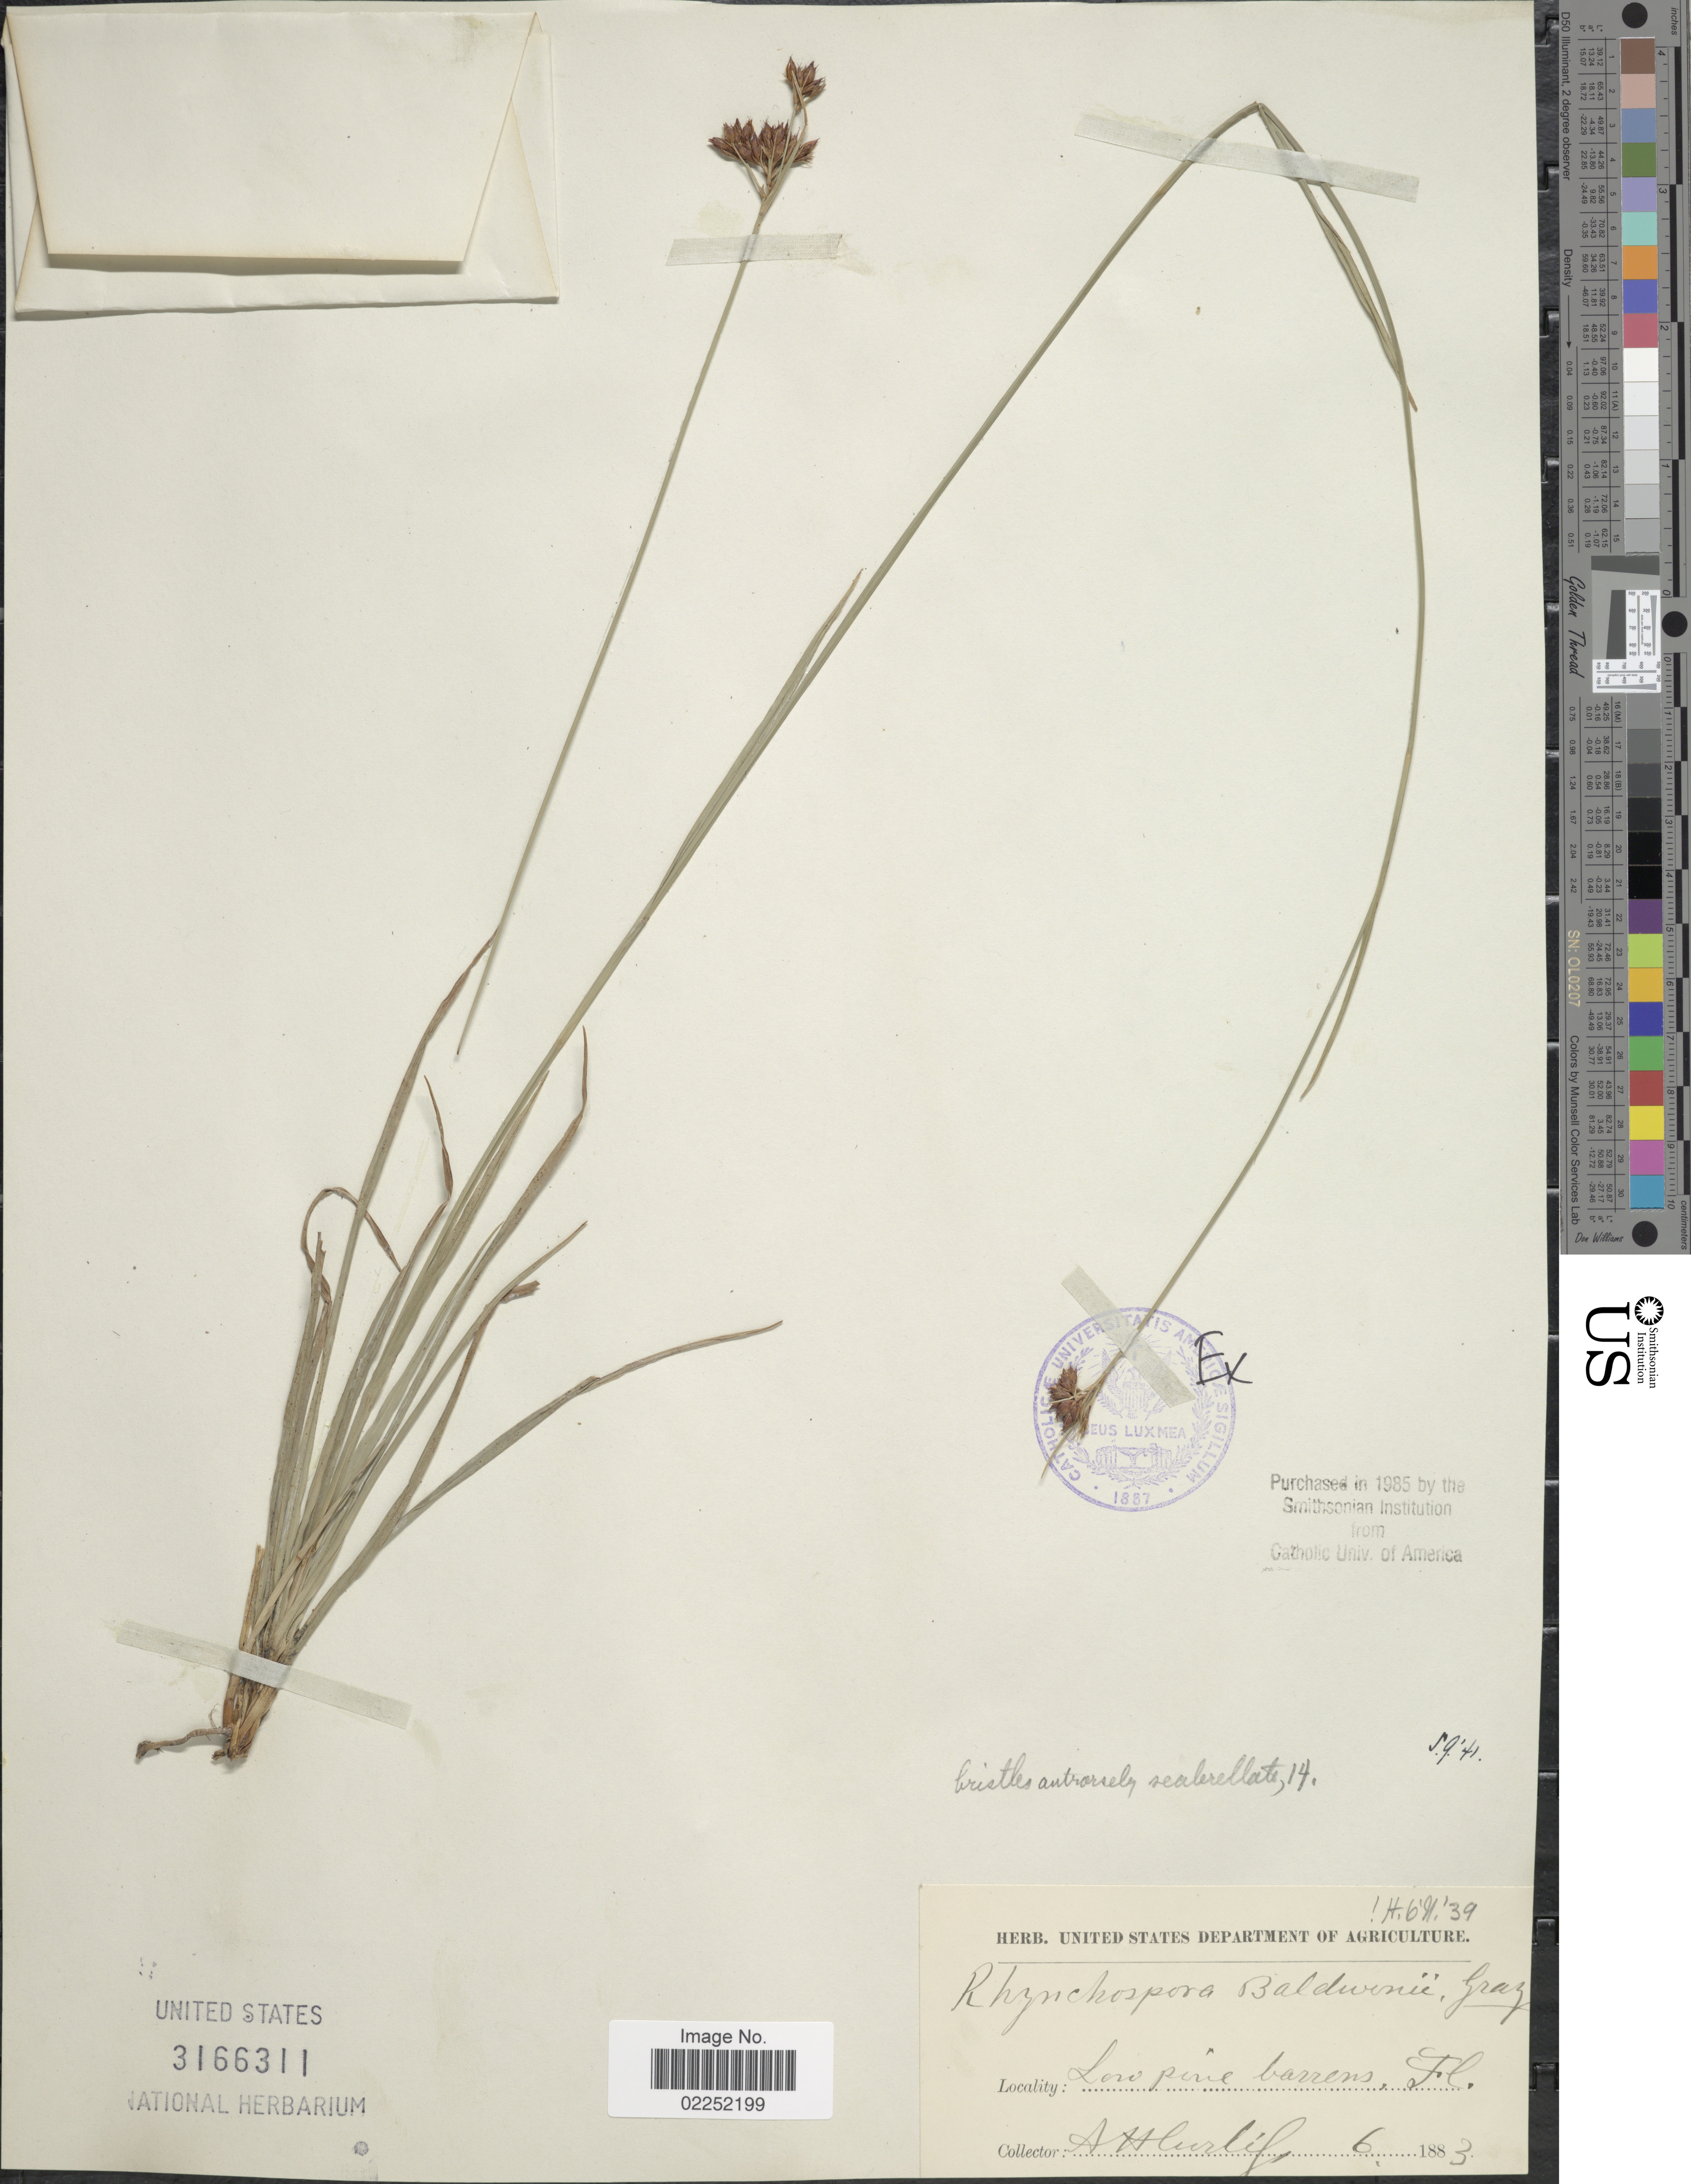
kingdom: Plantae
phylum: Tracheophyta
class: Liliopsida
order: Poales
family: Cyperaceae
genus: Rhynchospora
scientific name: Rhynchospora baldwinii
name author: A. Gray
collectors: A. H. Curtiss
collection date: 1883-06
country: United States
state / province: Florida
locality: Low pine barrens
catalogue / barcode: US 3166311